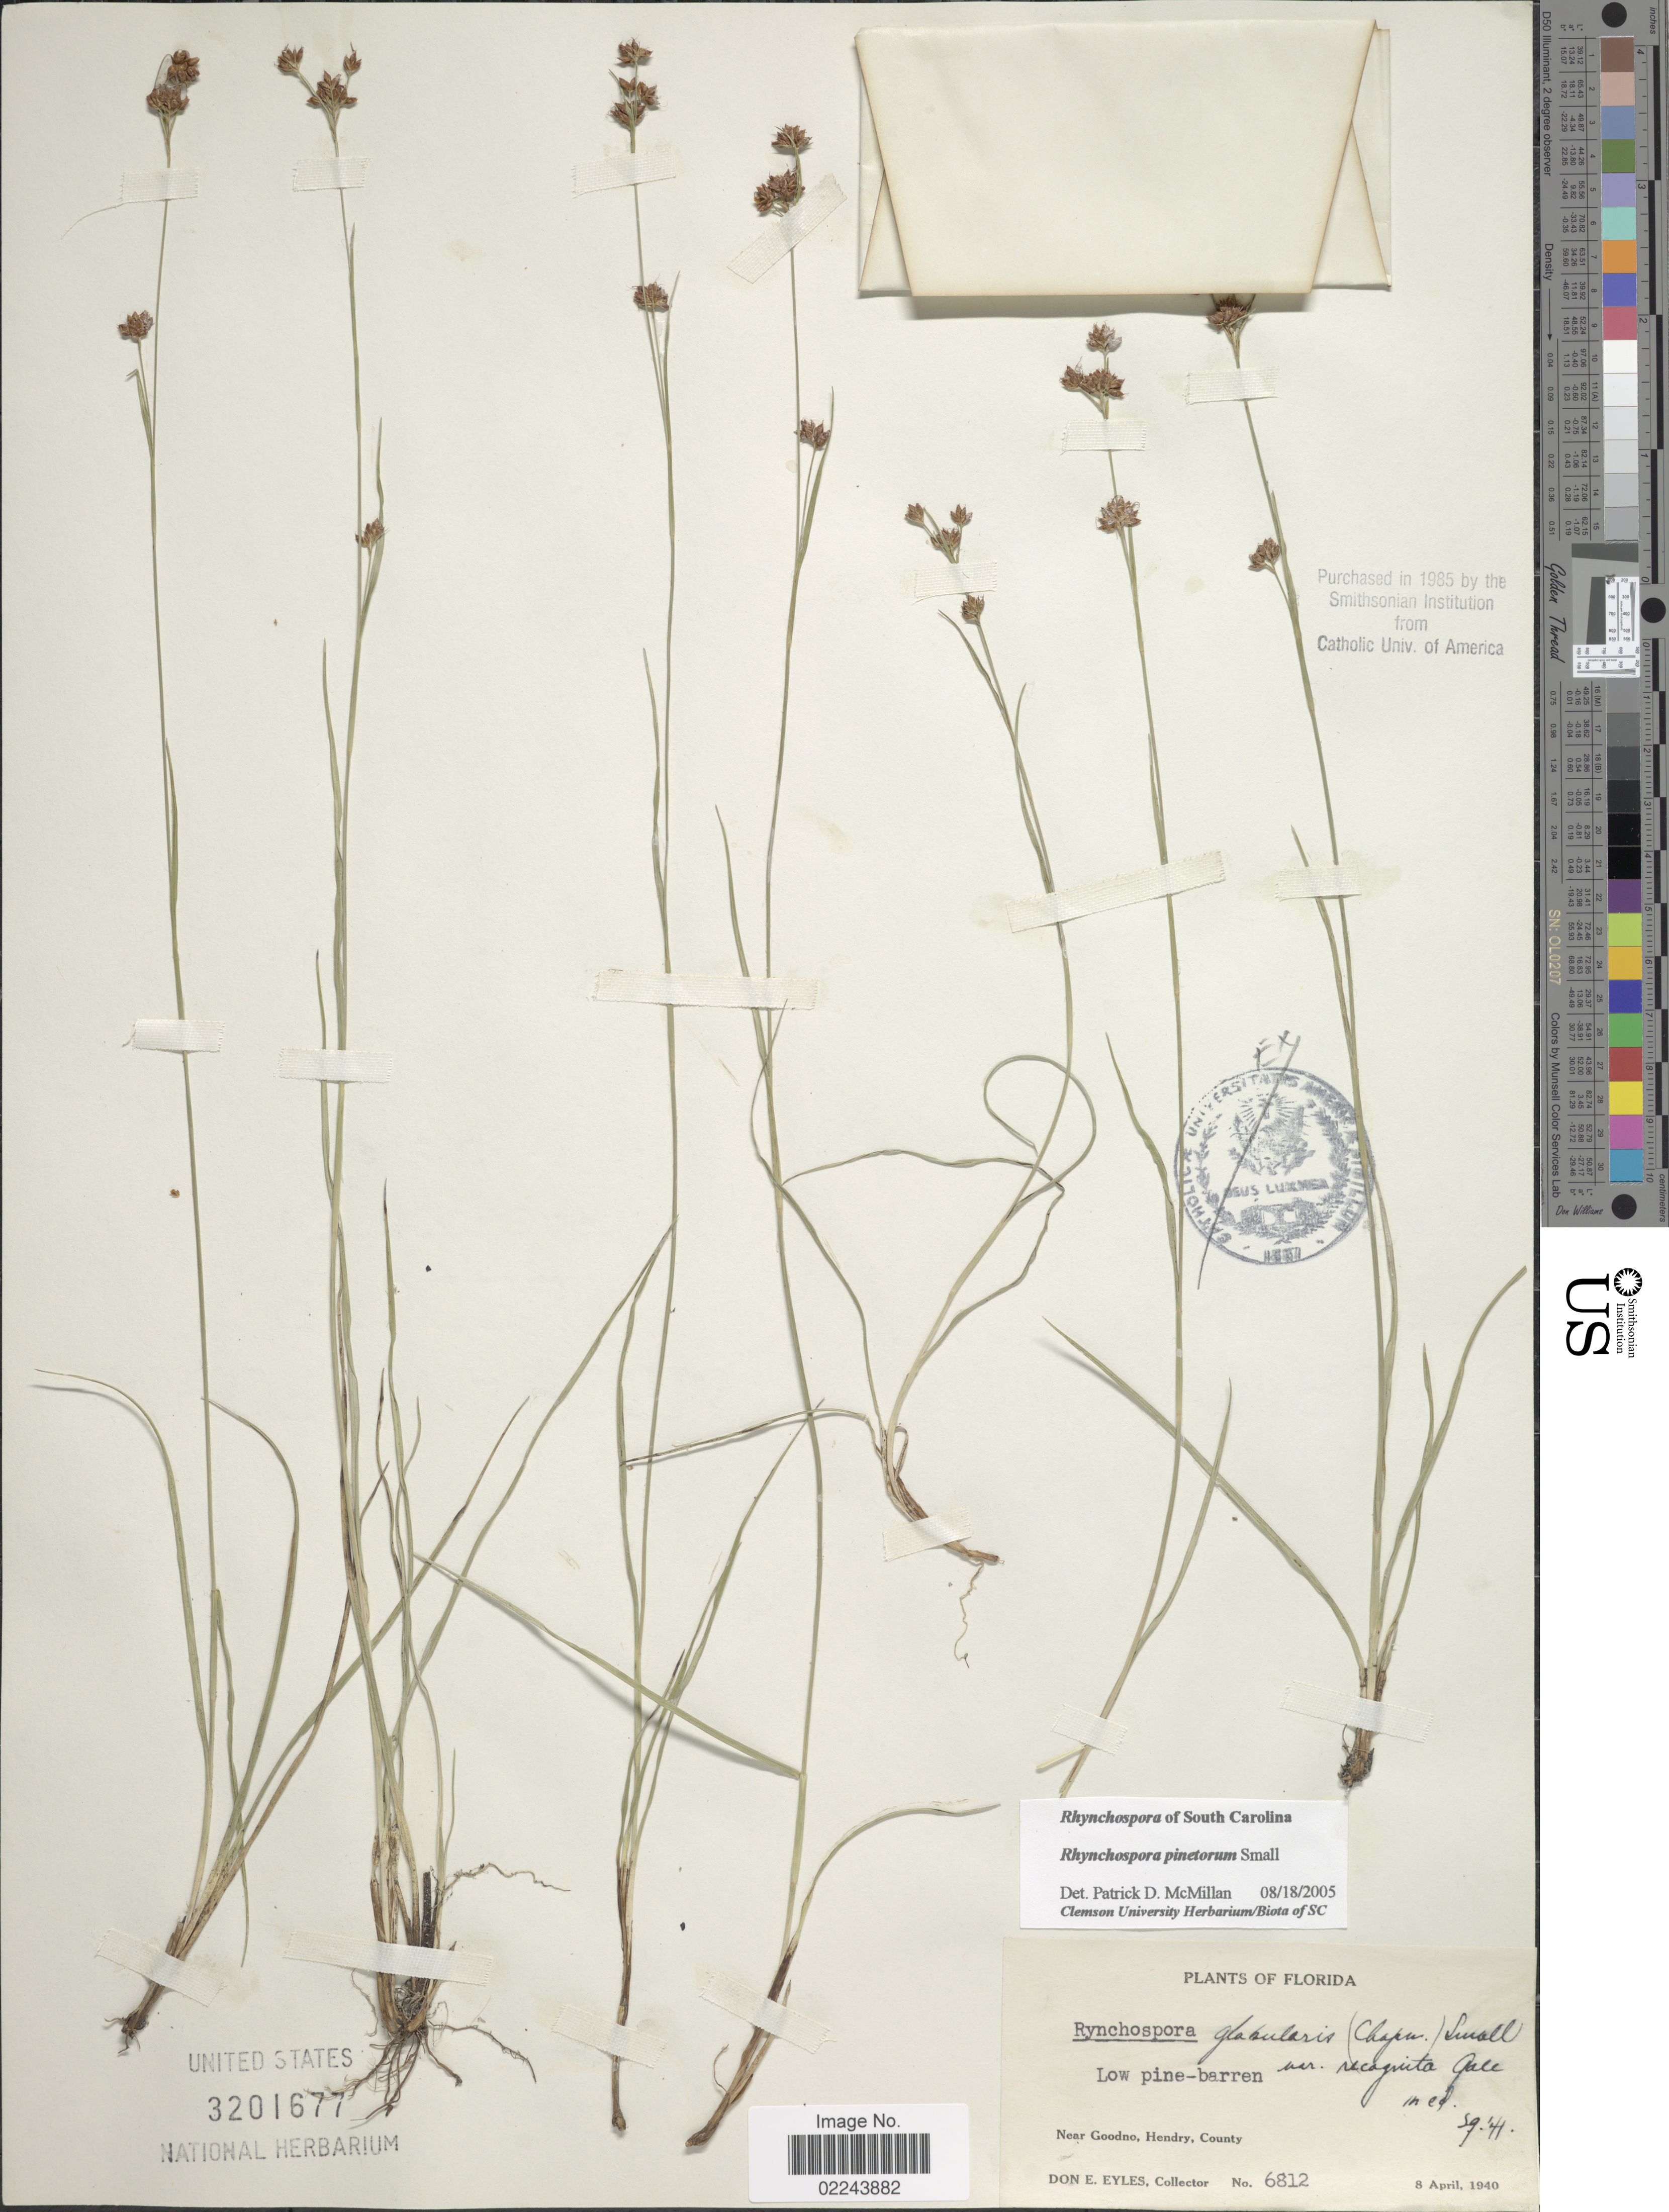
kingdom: Plantae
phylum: Tracheophyta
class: Liliopsida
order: Poales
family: Cyperaceae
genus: Rhynchospora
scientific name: Rhynchospora pinetorum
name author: Britton & Small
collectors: D. Eyles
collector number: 6812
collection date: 1940-04-08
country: United States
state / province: Florida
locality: Near Goodno, Hendry, County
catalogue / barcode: US 3201677